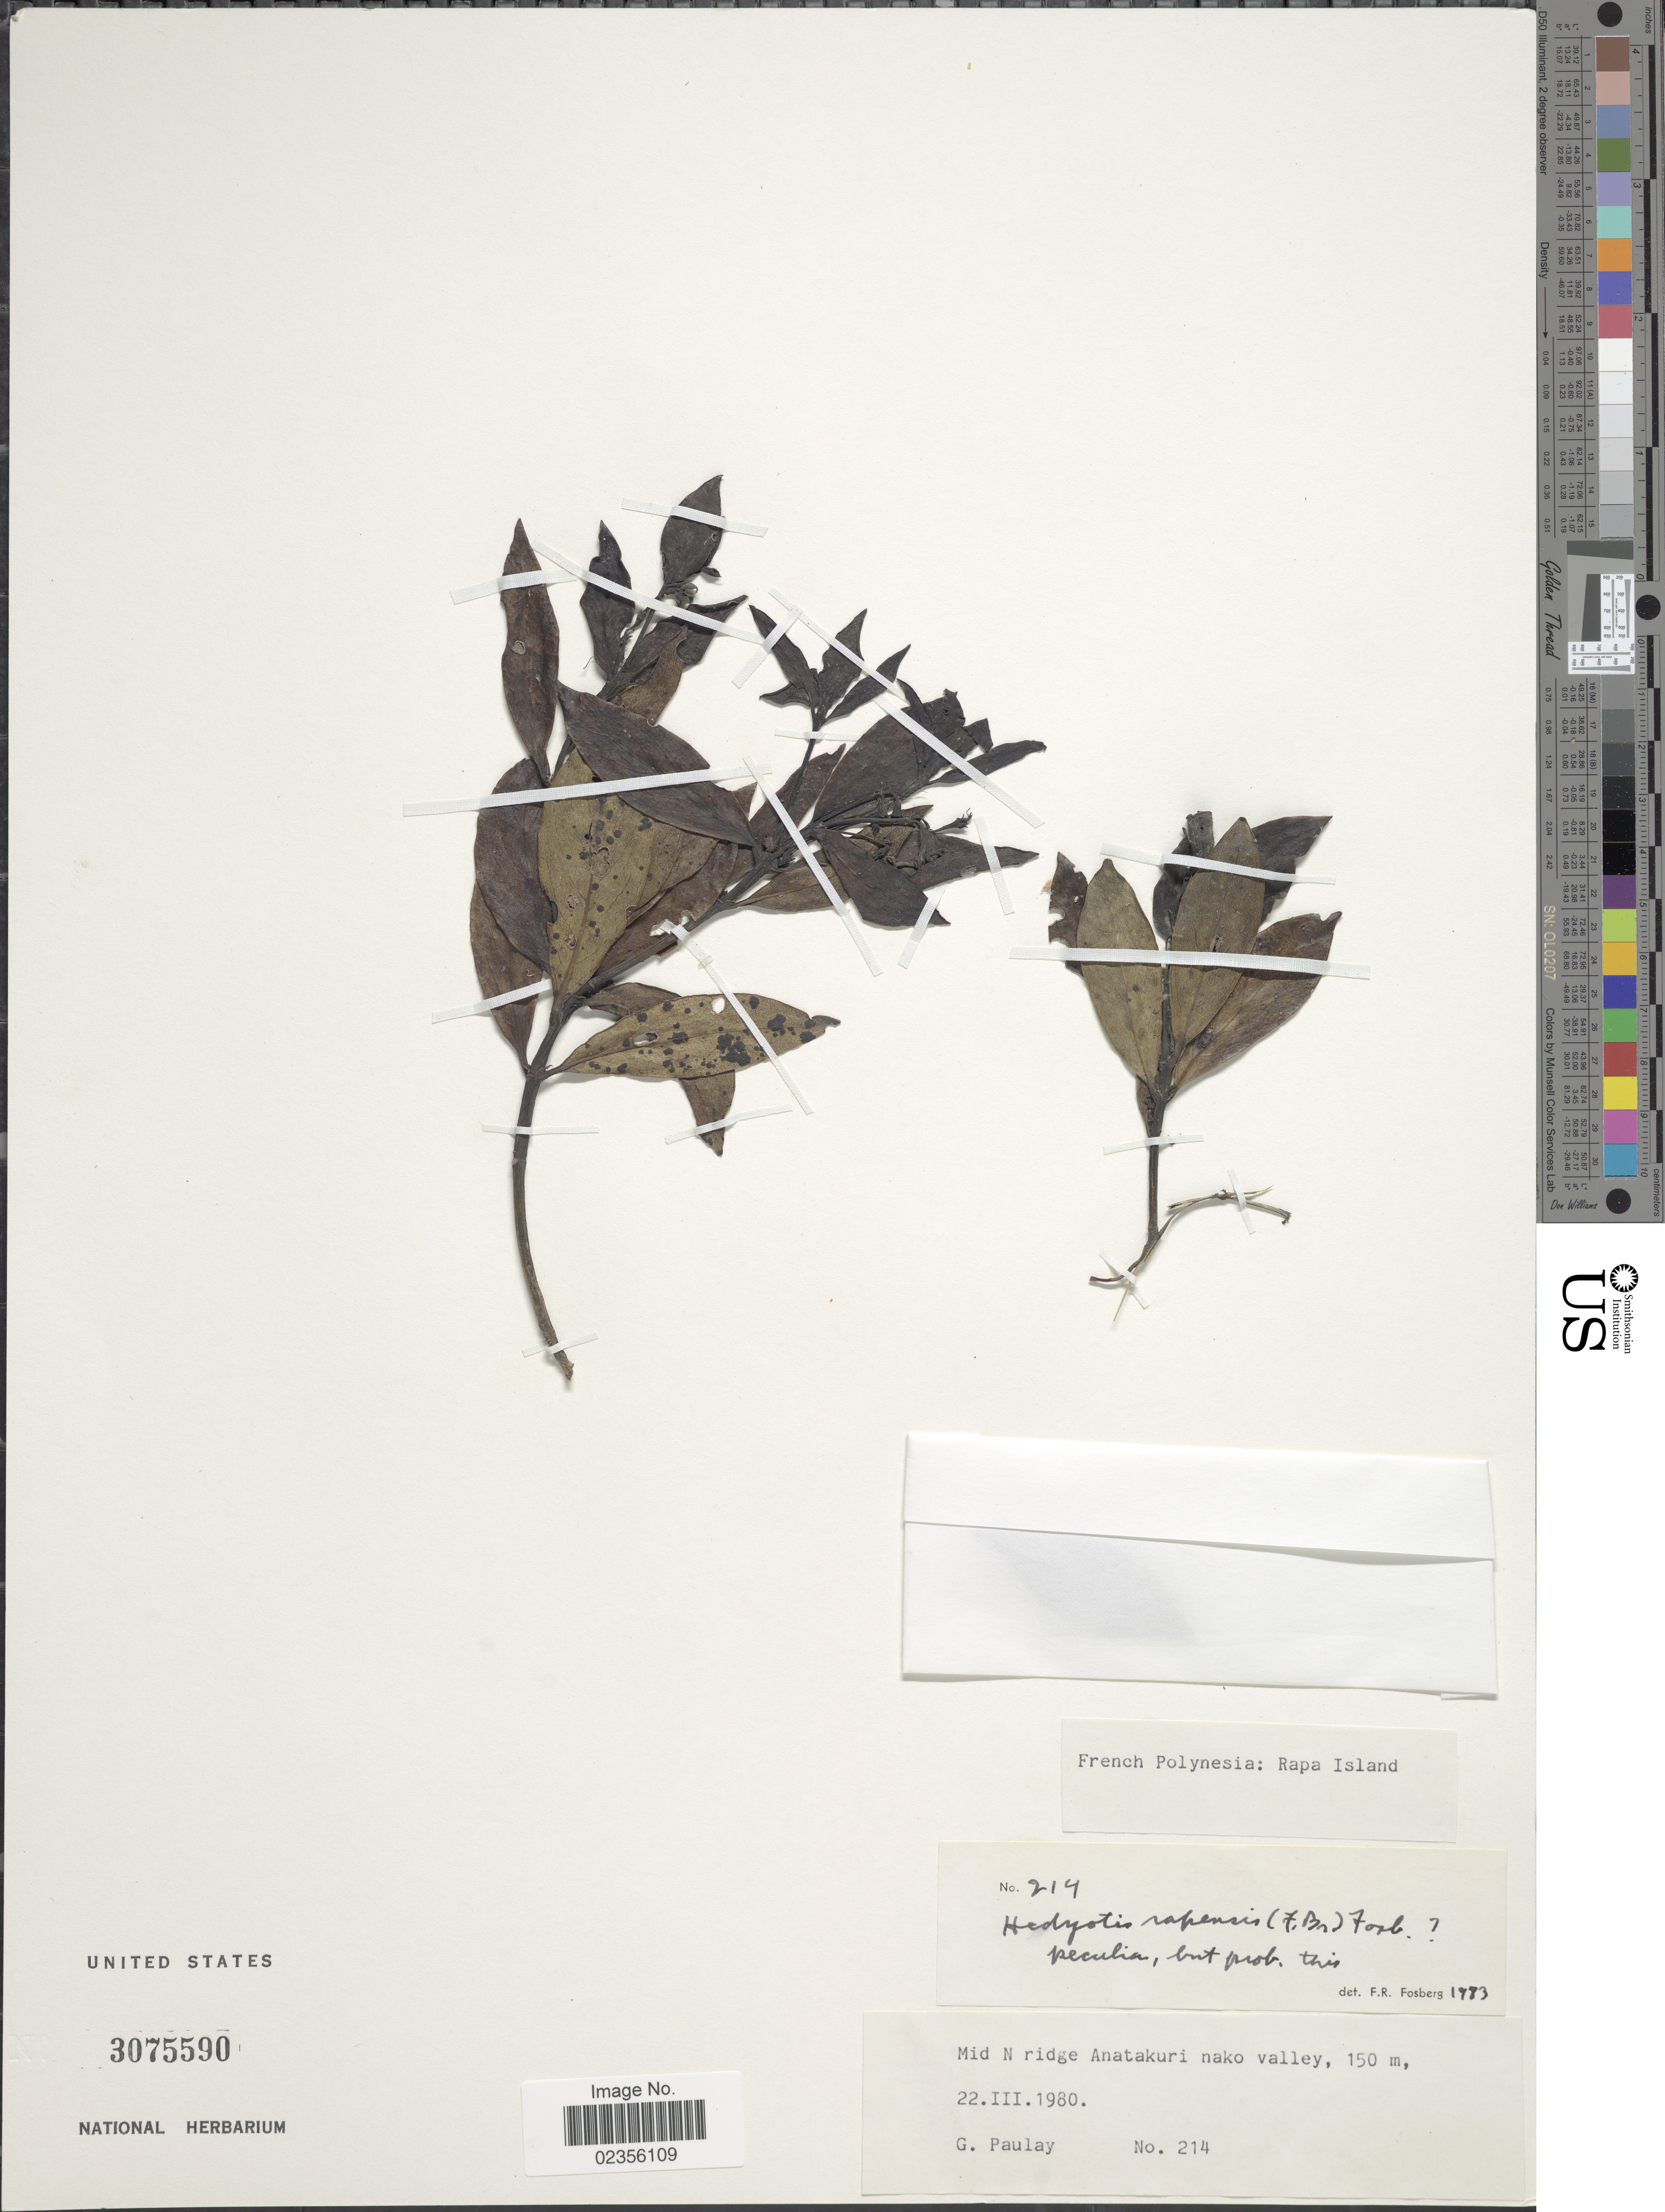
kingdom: Plantae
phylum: Tracheophyta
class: Magnoliopsida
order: Gentianales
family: Rubiaceae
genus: Kadua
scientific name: Kadua rapensis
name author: F. Br.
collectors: G. Paulay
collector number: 214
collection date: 1980-03-22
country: French Polynesia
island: Rapa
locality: Rapa Island. Mid N ridge Anatakuri nalo valley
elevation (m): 150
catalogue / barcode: US 3075590